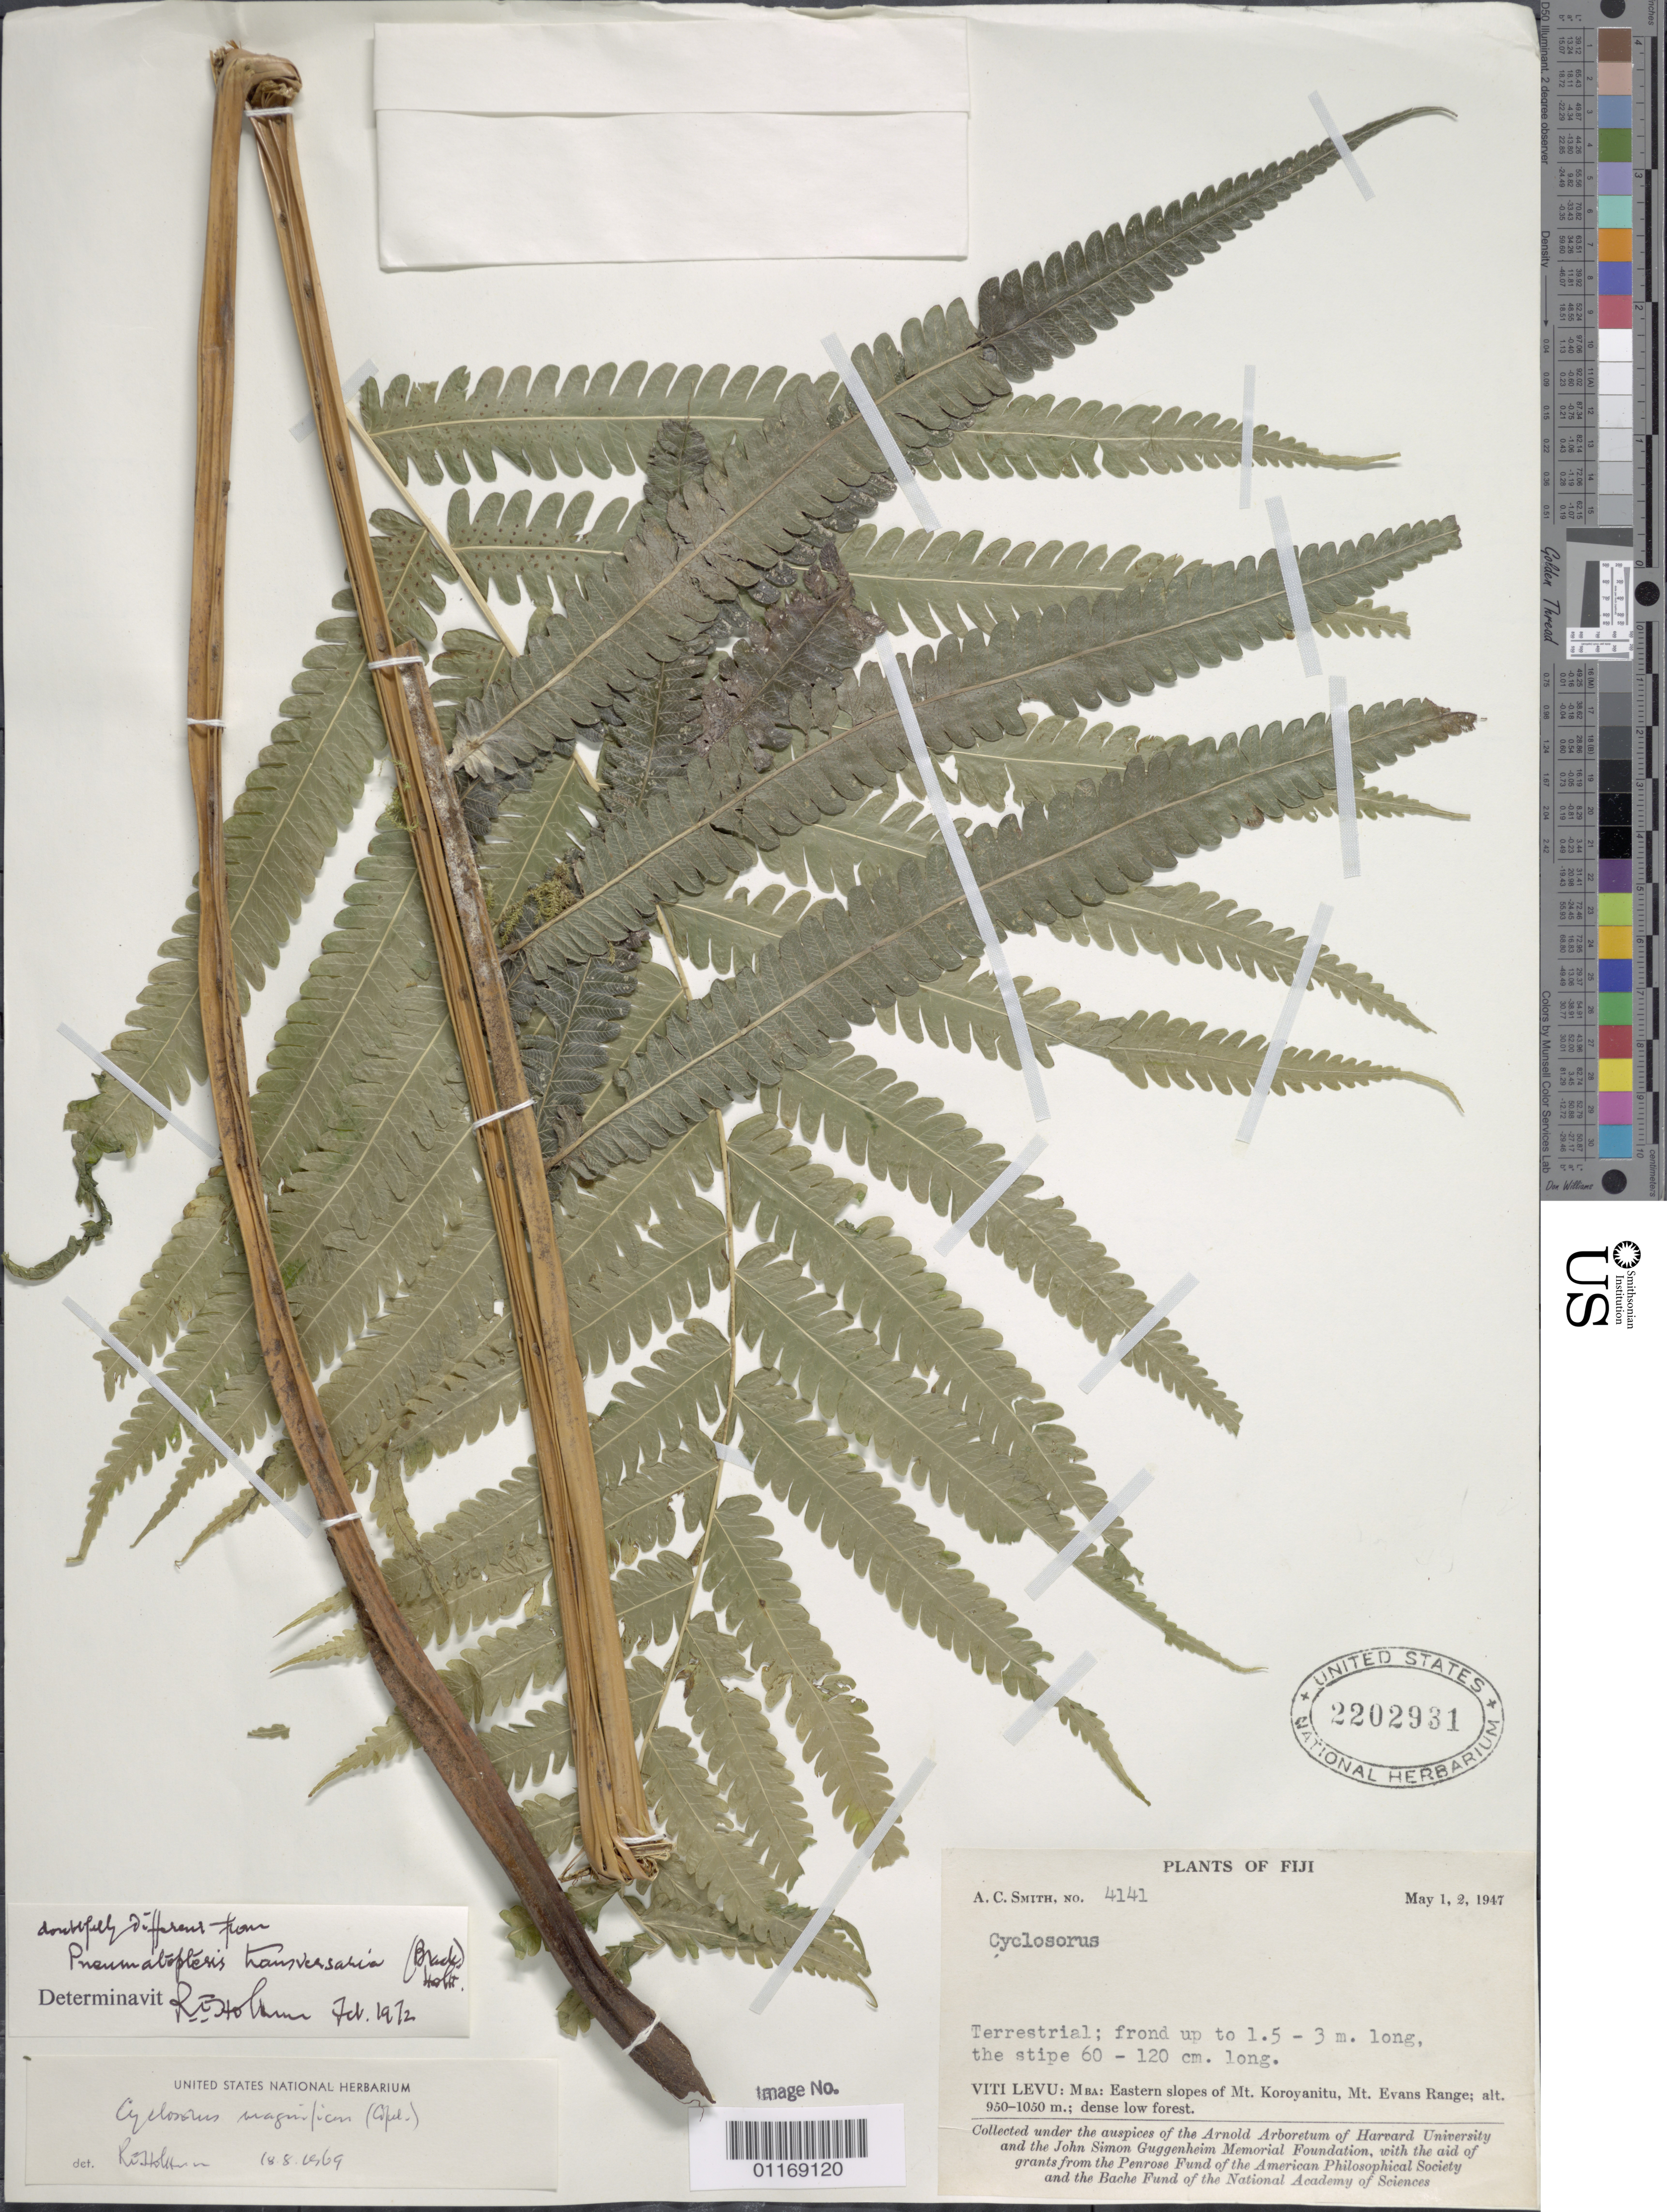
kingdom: Plantae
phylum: Tracheophyta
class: Polypodiopsida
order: Polypodiales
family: Thelypteridaceae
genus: Pneumatopteris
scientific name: Pneumatopteris transversaria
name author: (Brack.) Holttum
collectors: A. C. Smith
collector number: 4141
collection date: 1947-05-01/1947-05-02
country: Fiji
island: Viti Levu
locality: Mba, E slopes of Mt. Koroyanitu, Mt. Evans Range.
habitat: Dense low forest.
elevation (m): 950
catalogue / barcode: US 2202931